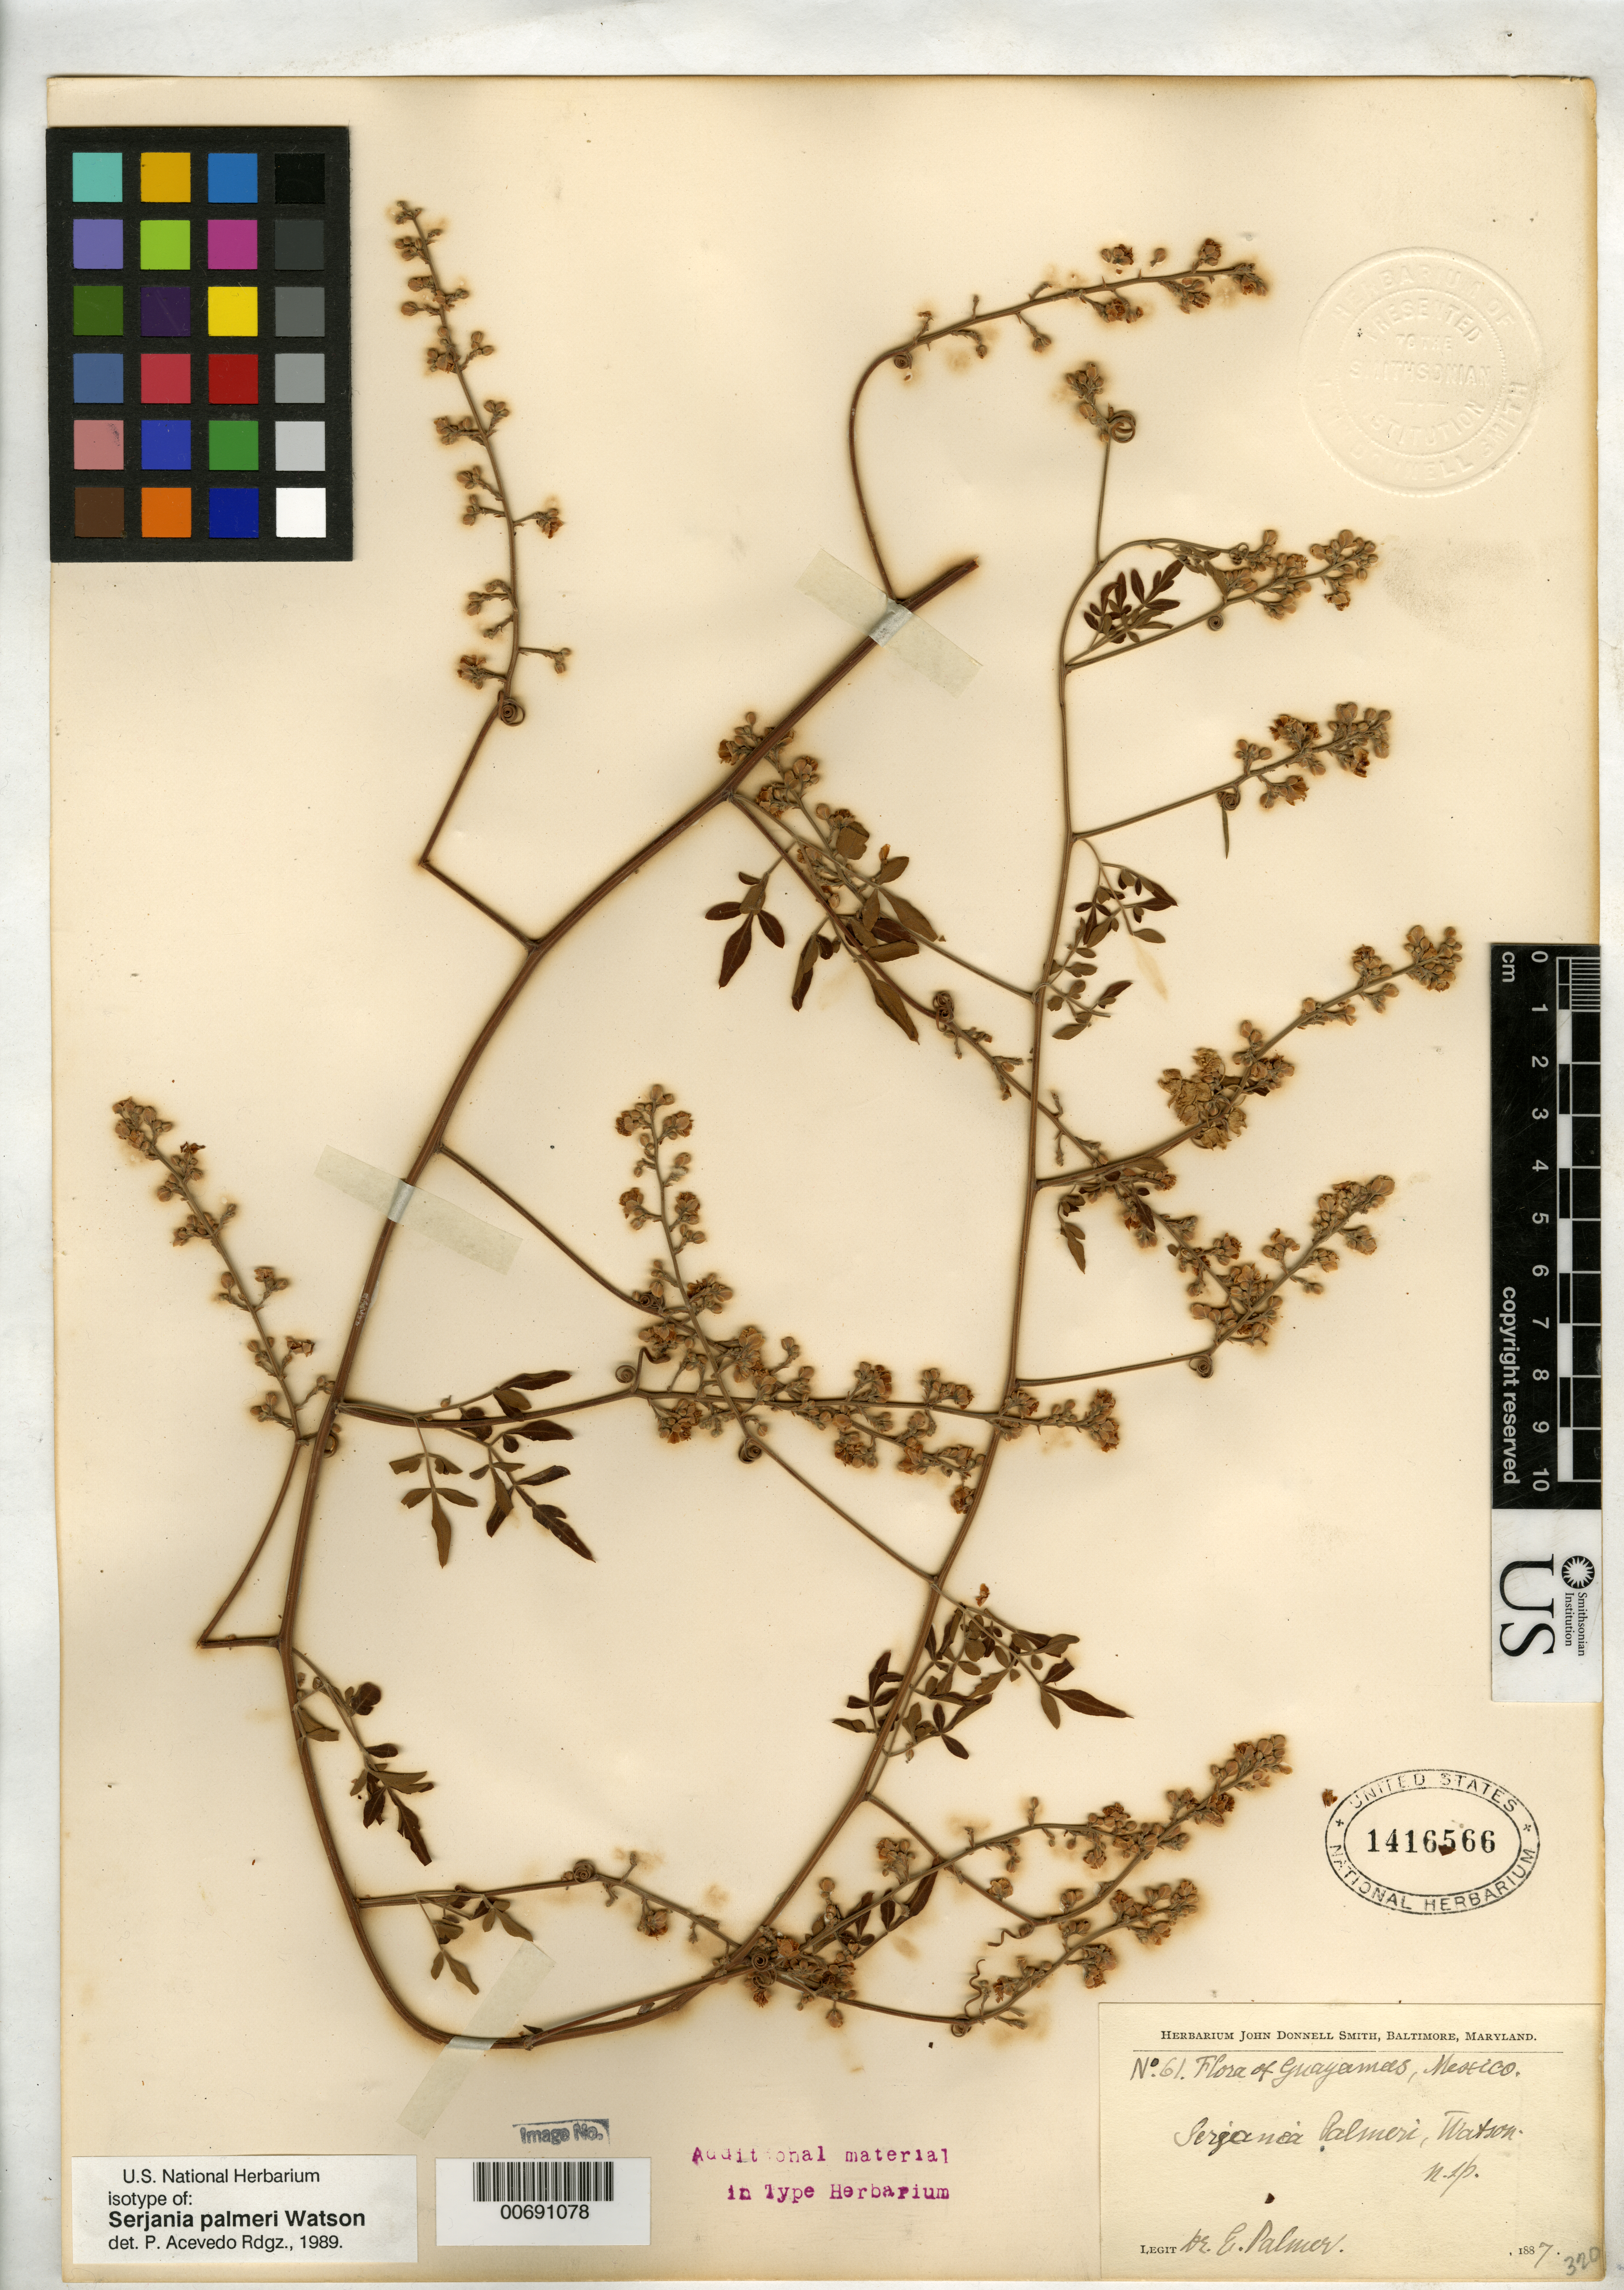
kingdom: Plantae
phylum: Tracheophyta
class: Magnoliopsida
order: Sapindales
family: Sapindaceae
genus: Serjania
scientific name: Serjania palmeri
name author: S. Watson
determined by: Acevedo-Rodríguez, P., (BOT), Smithsonian Institution - National Museum of Natural History (UNITED STATES)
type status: Type Collection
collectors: E. Palmer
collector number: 61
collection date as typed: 1887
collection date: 1887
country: Mexico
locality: Guaymas.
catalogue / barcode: US 1416566